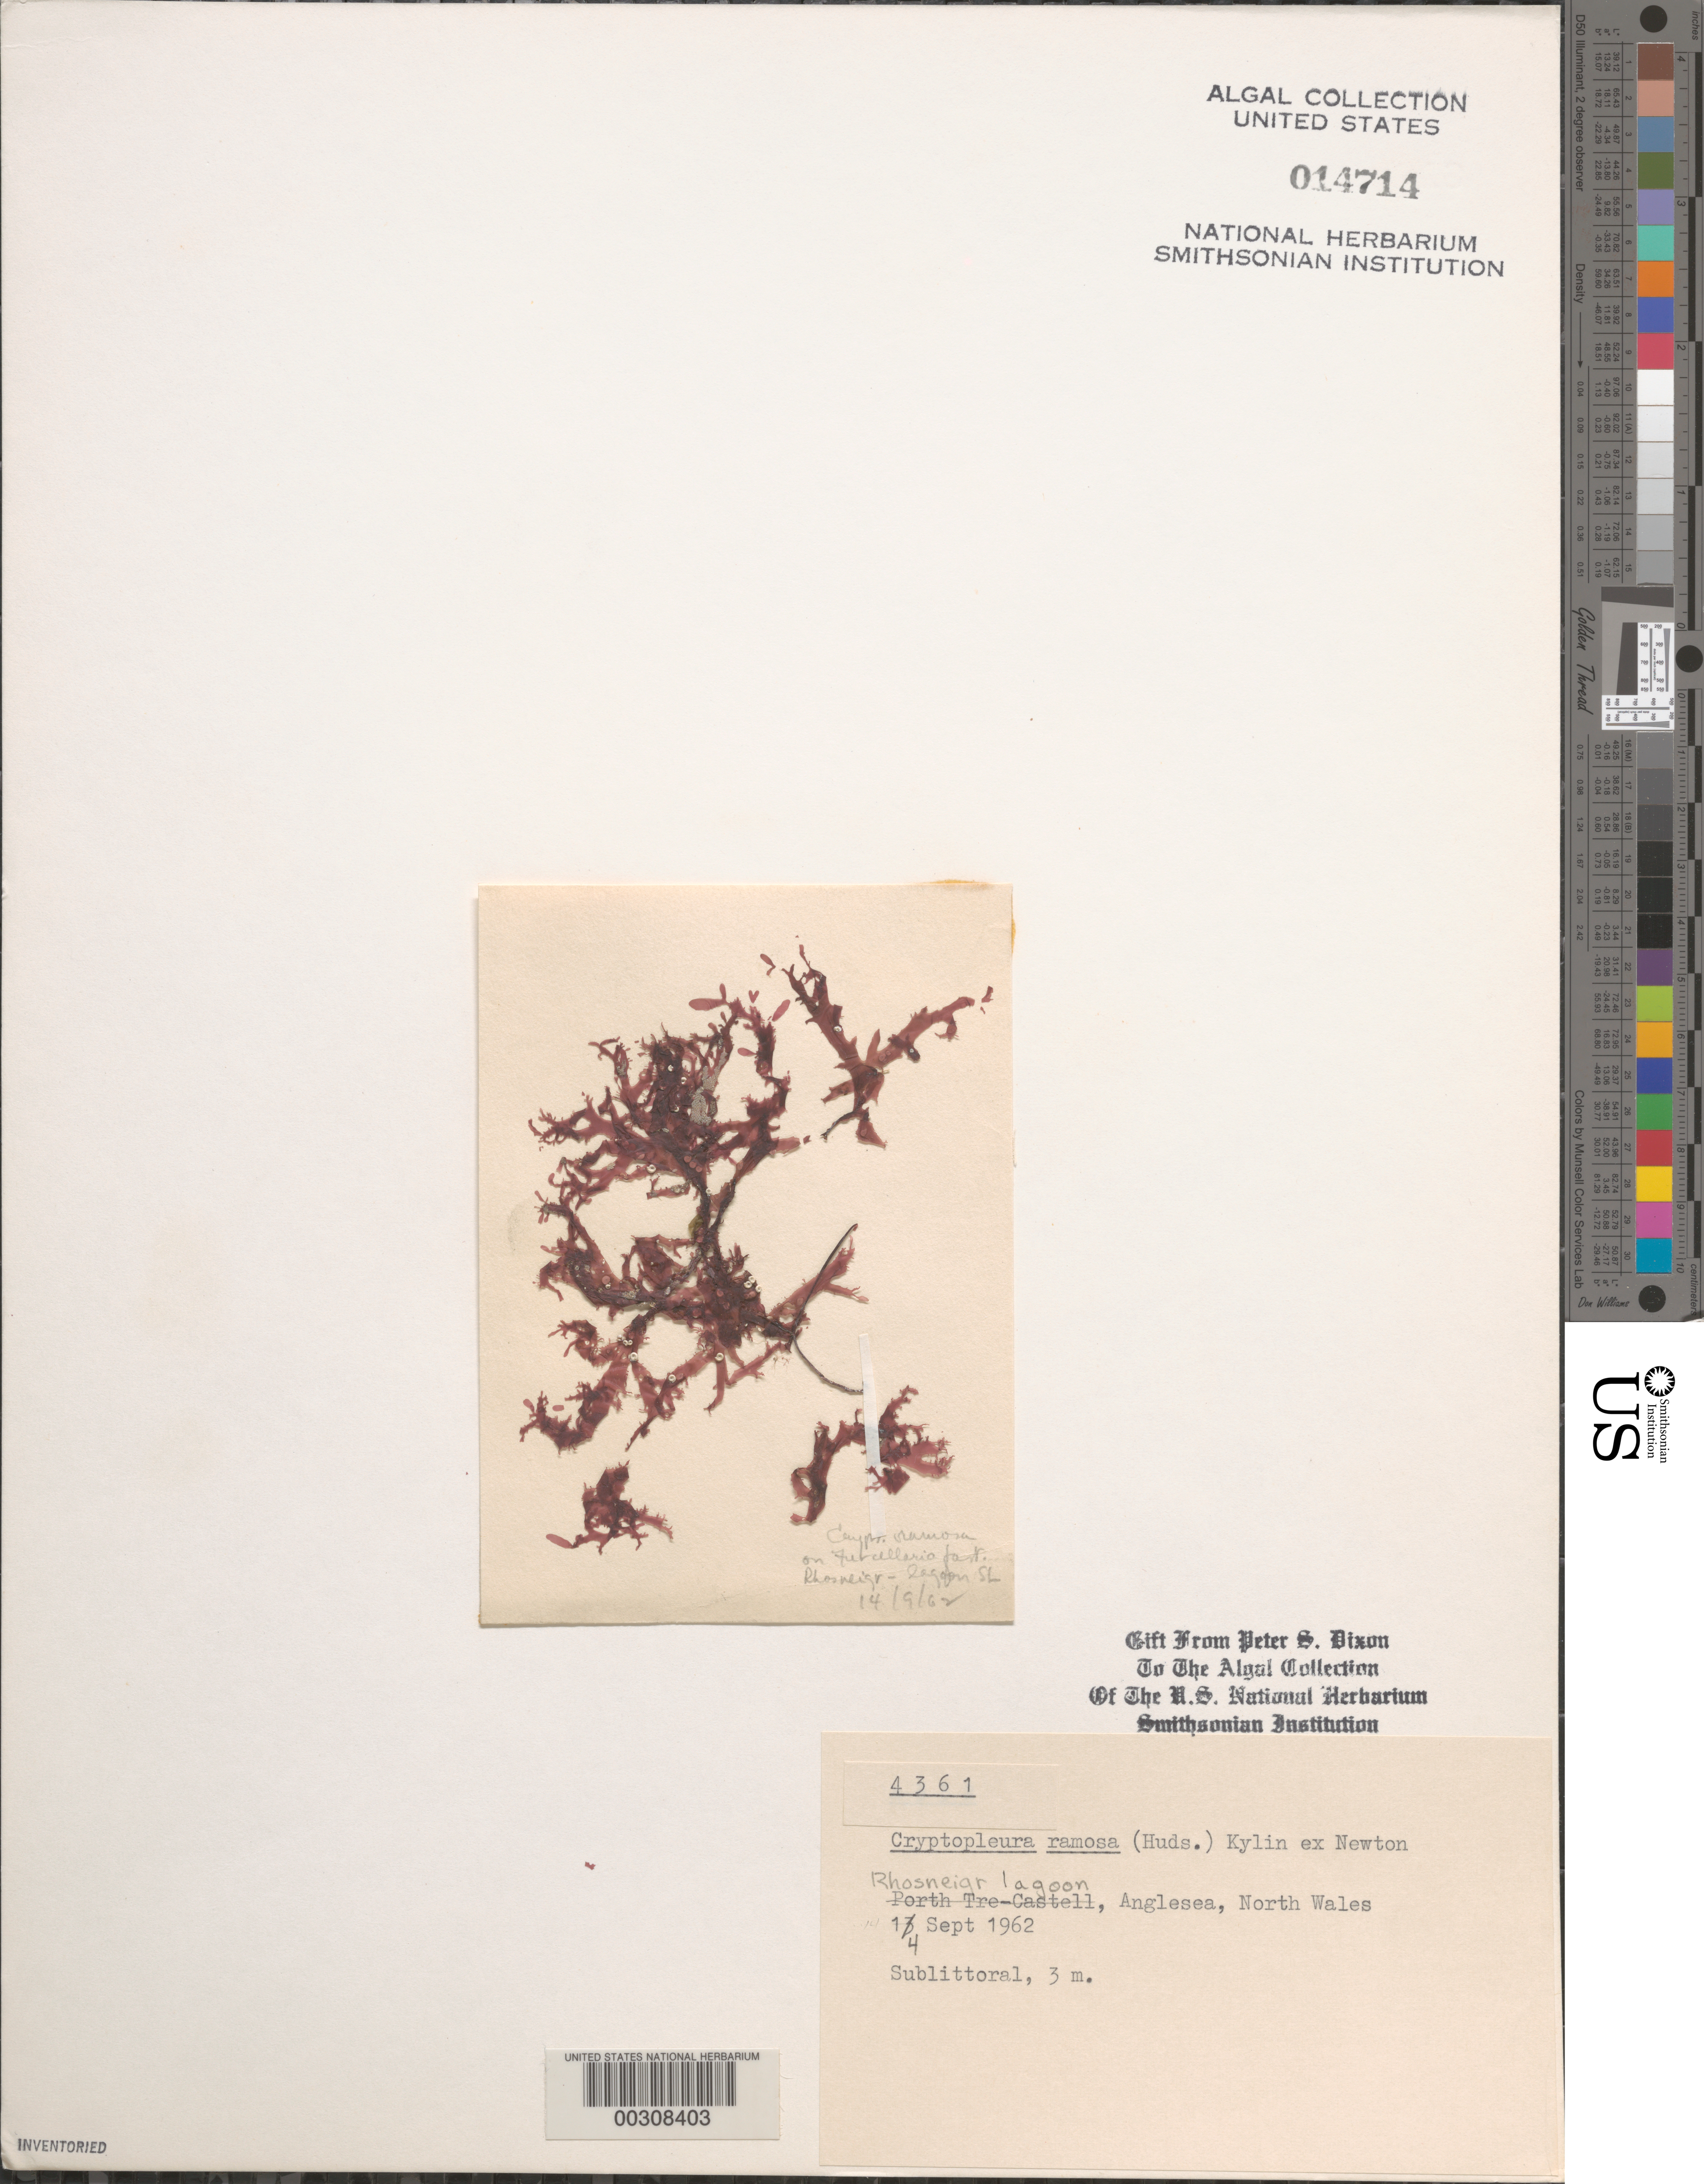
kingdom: Plantae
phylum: Rhodophyta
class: Florideophyceae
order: Ceramiales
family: Delesseriaceae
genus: Cryptopleura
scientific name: Cryptopleura ramosa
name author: (Huds.) L.M. Newton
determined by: Dixon, P. S.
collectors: P. S. Dixon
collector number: PSD 4361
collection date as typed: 14 Sep 1962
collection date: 1962-09-14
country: United Kingdom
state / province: Wales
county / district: Gwynedd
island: Anglesey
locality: Rhosneigr lagoon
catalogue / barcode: US 14714